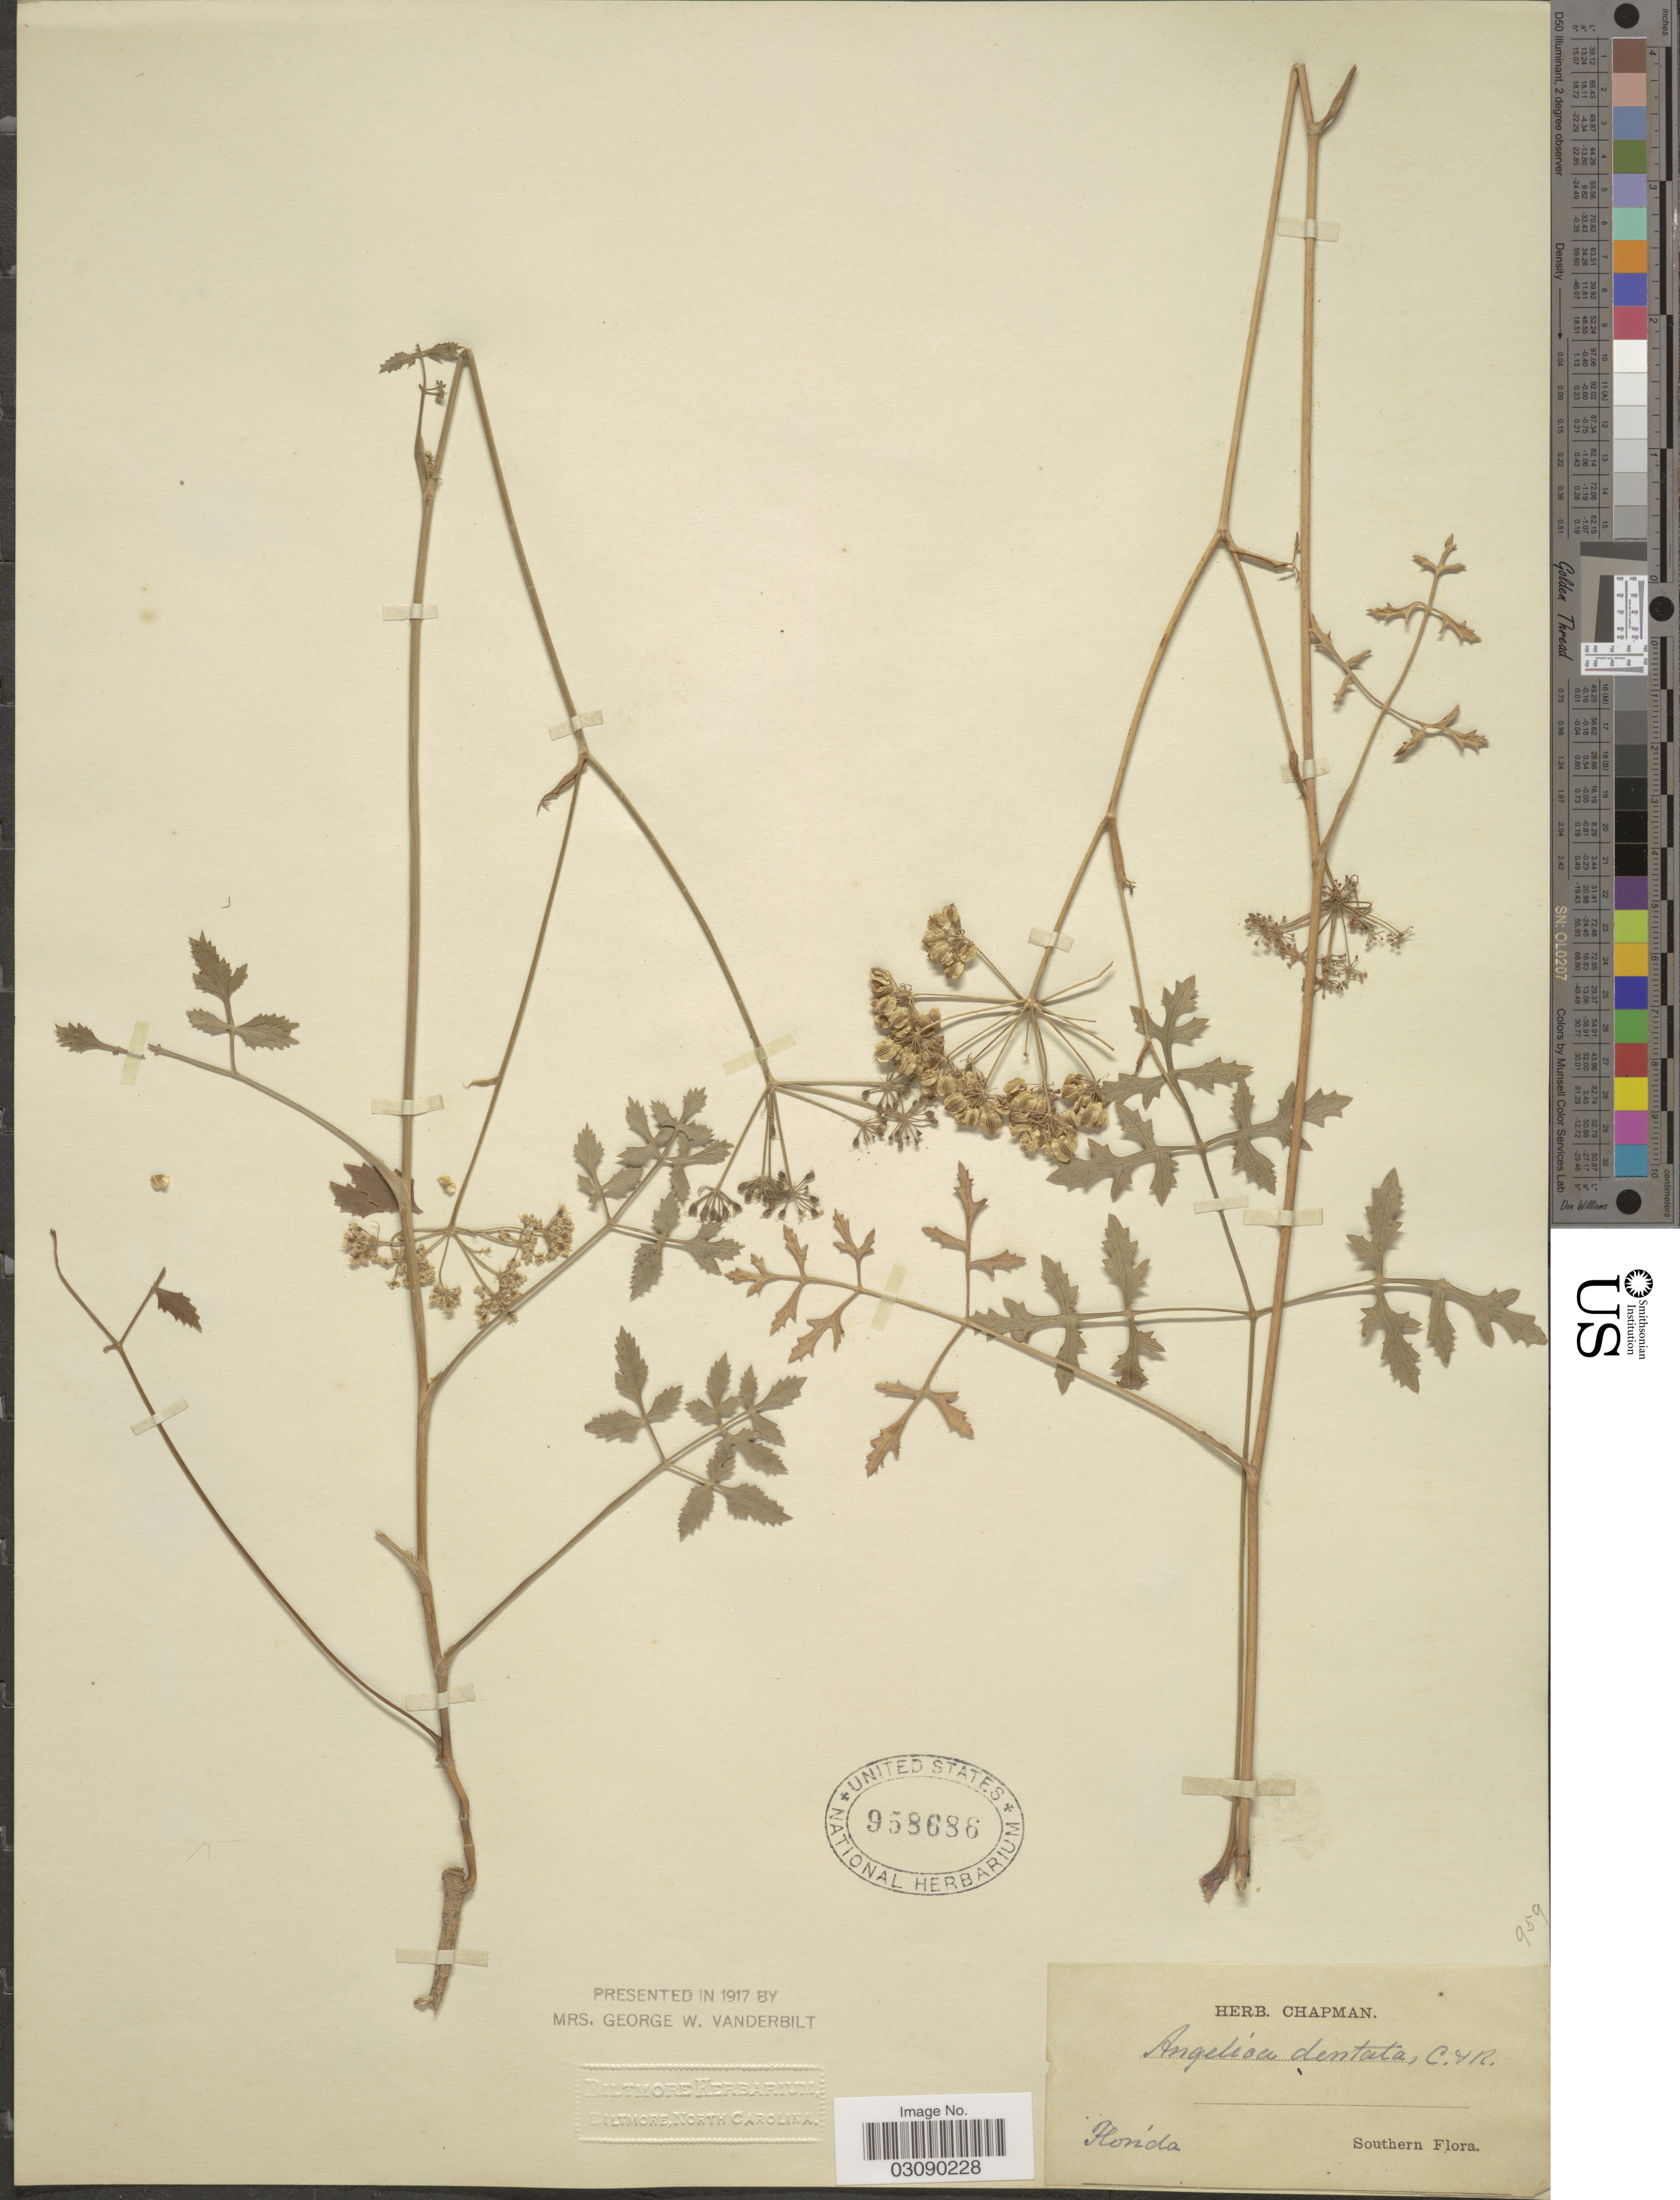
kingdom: Plantae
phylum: Tracheophyta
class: Magnoliopsida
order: Apiales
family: Apiaceae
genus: Angelica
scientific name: Angelica dentata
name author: (Chapm.) J.M. Coult. & Rose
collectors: ex herb. Chapman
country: United States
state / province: Florida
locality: Southern.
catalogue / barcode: US 958686